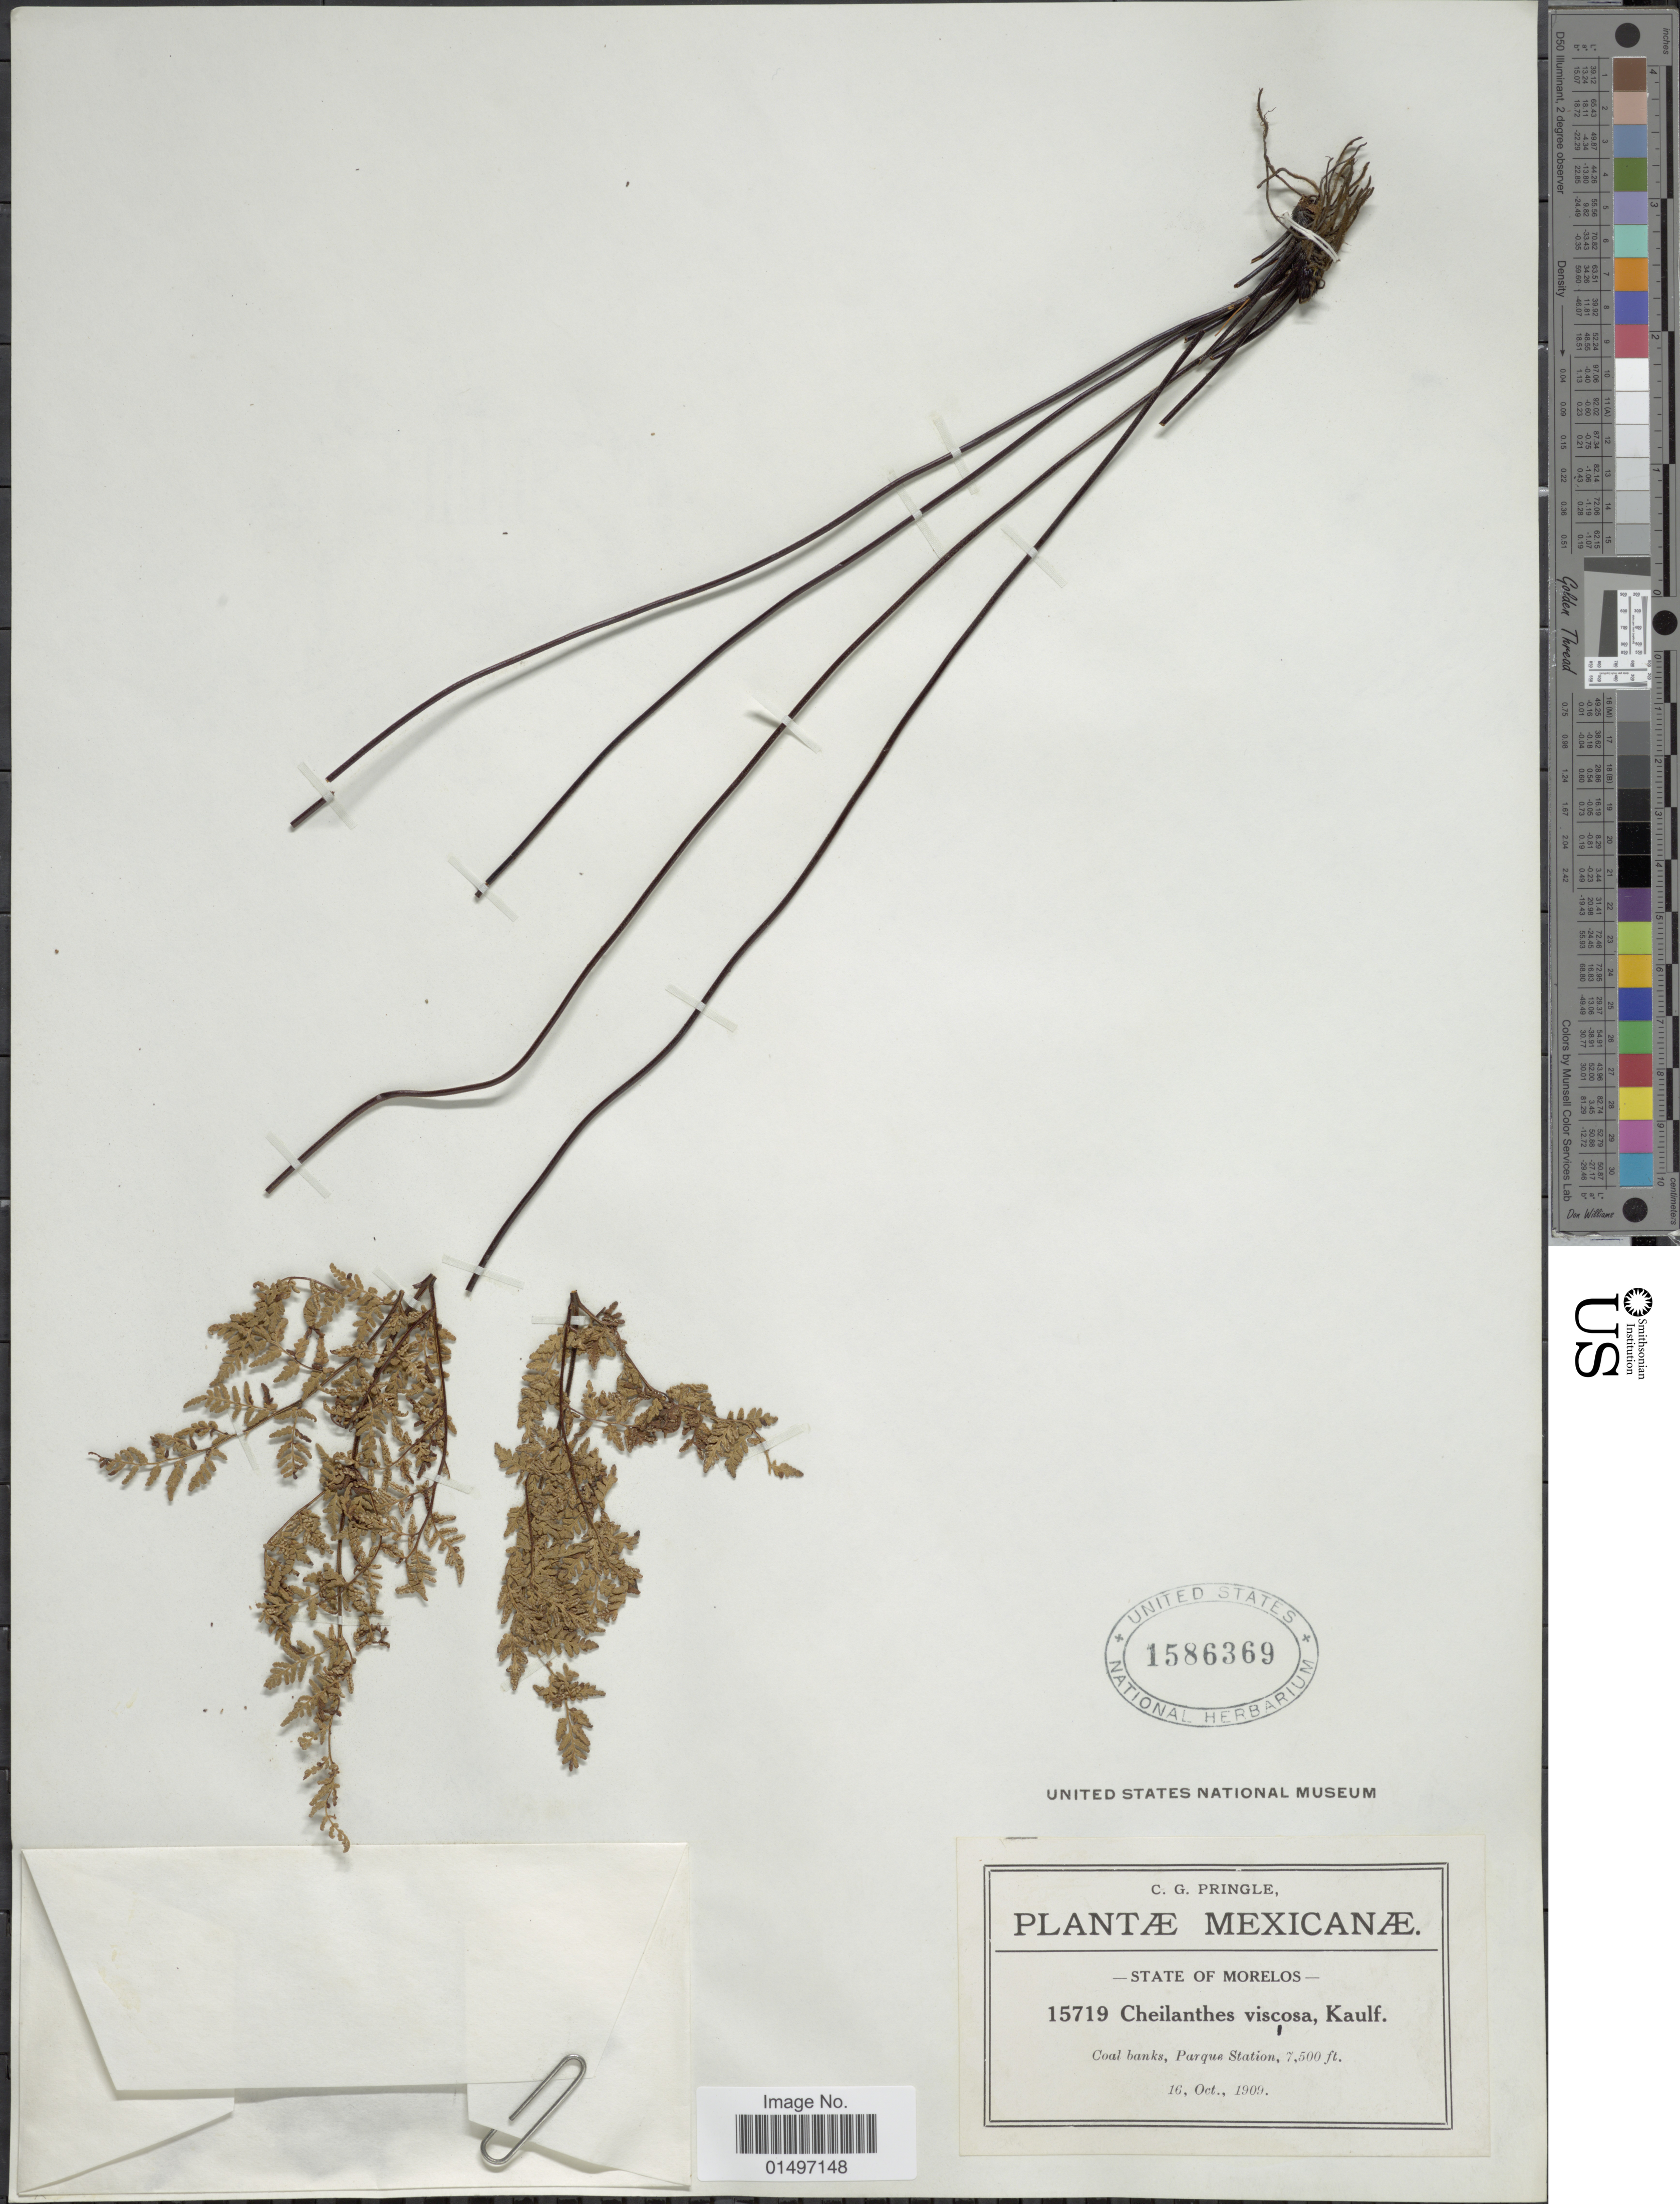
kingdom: Plantae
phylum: Tracheophyta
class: Polypodiopsida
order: Polypodiales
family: Pteridaceae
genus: Gaga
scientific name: Gaga kaulfussii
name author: (Kunze) Fay W. Li & Windham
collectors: C. G. Pringle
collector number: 15719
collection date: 1909-10-16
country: Mexico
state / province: Morelos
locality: Mexicanae, Coal banks, Parque Station.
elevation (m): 2286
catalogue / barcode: US 1586369